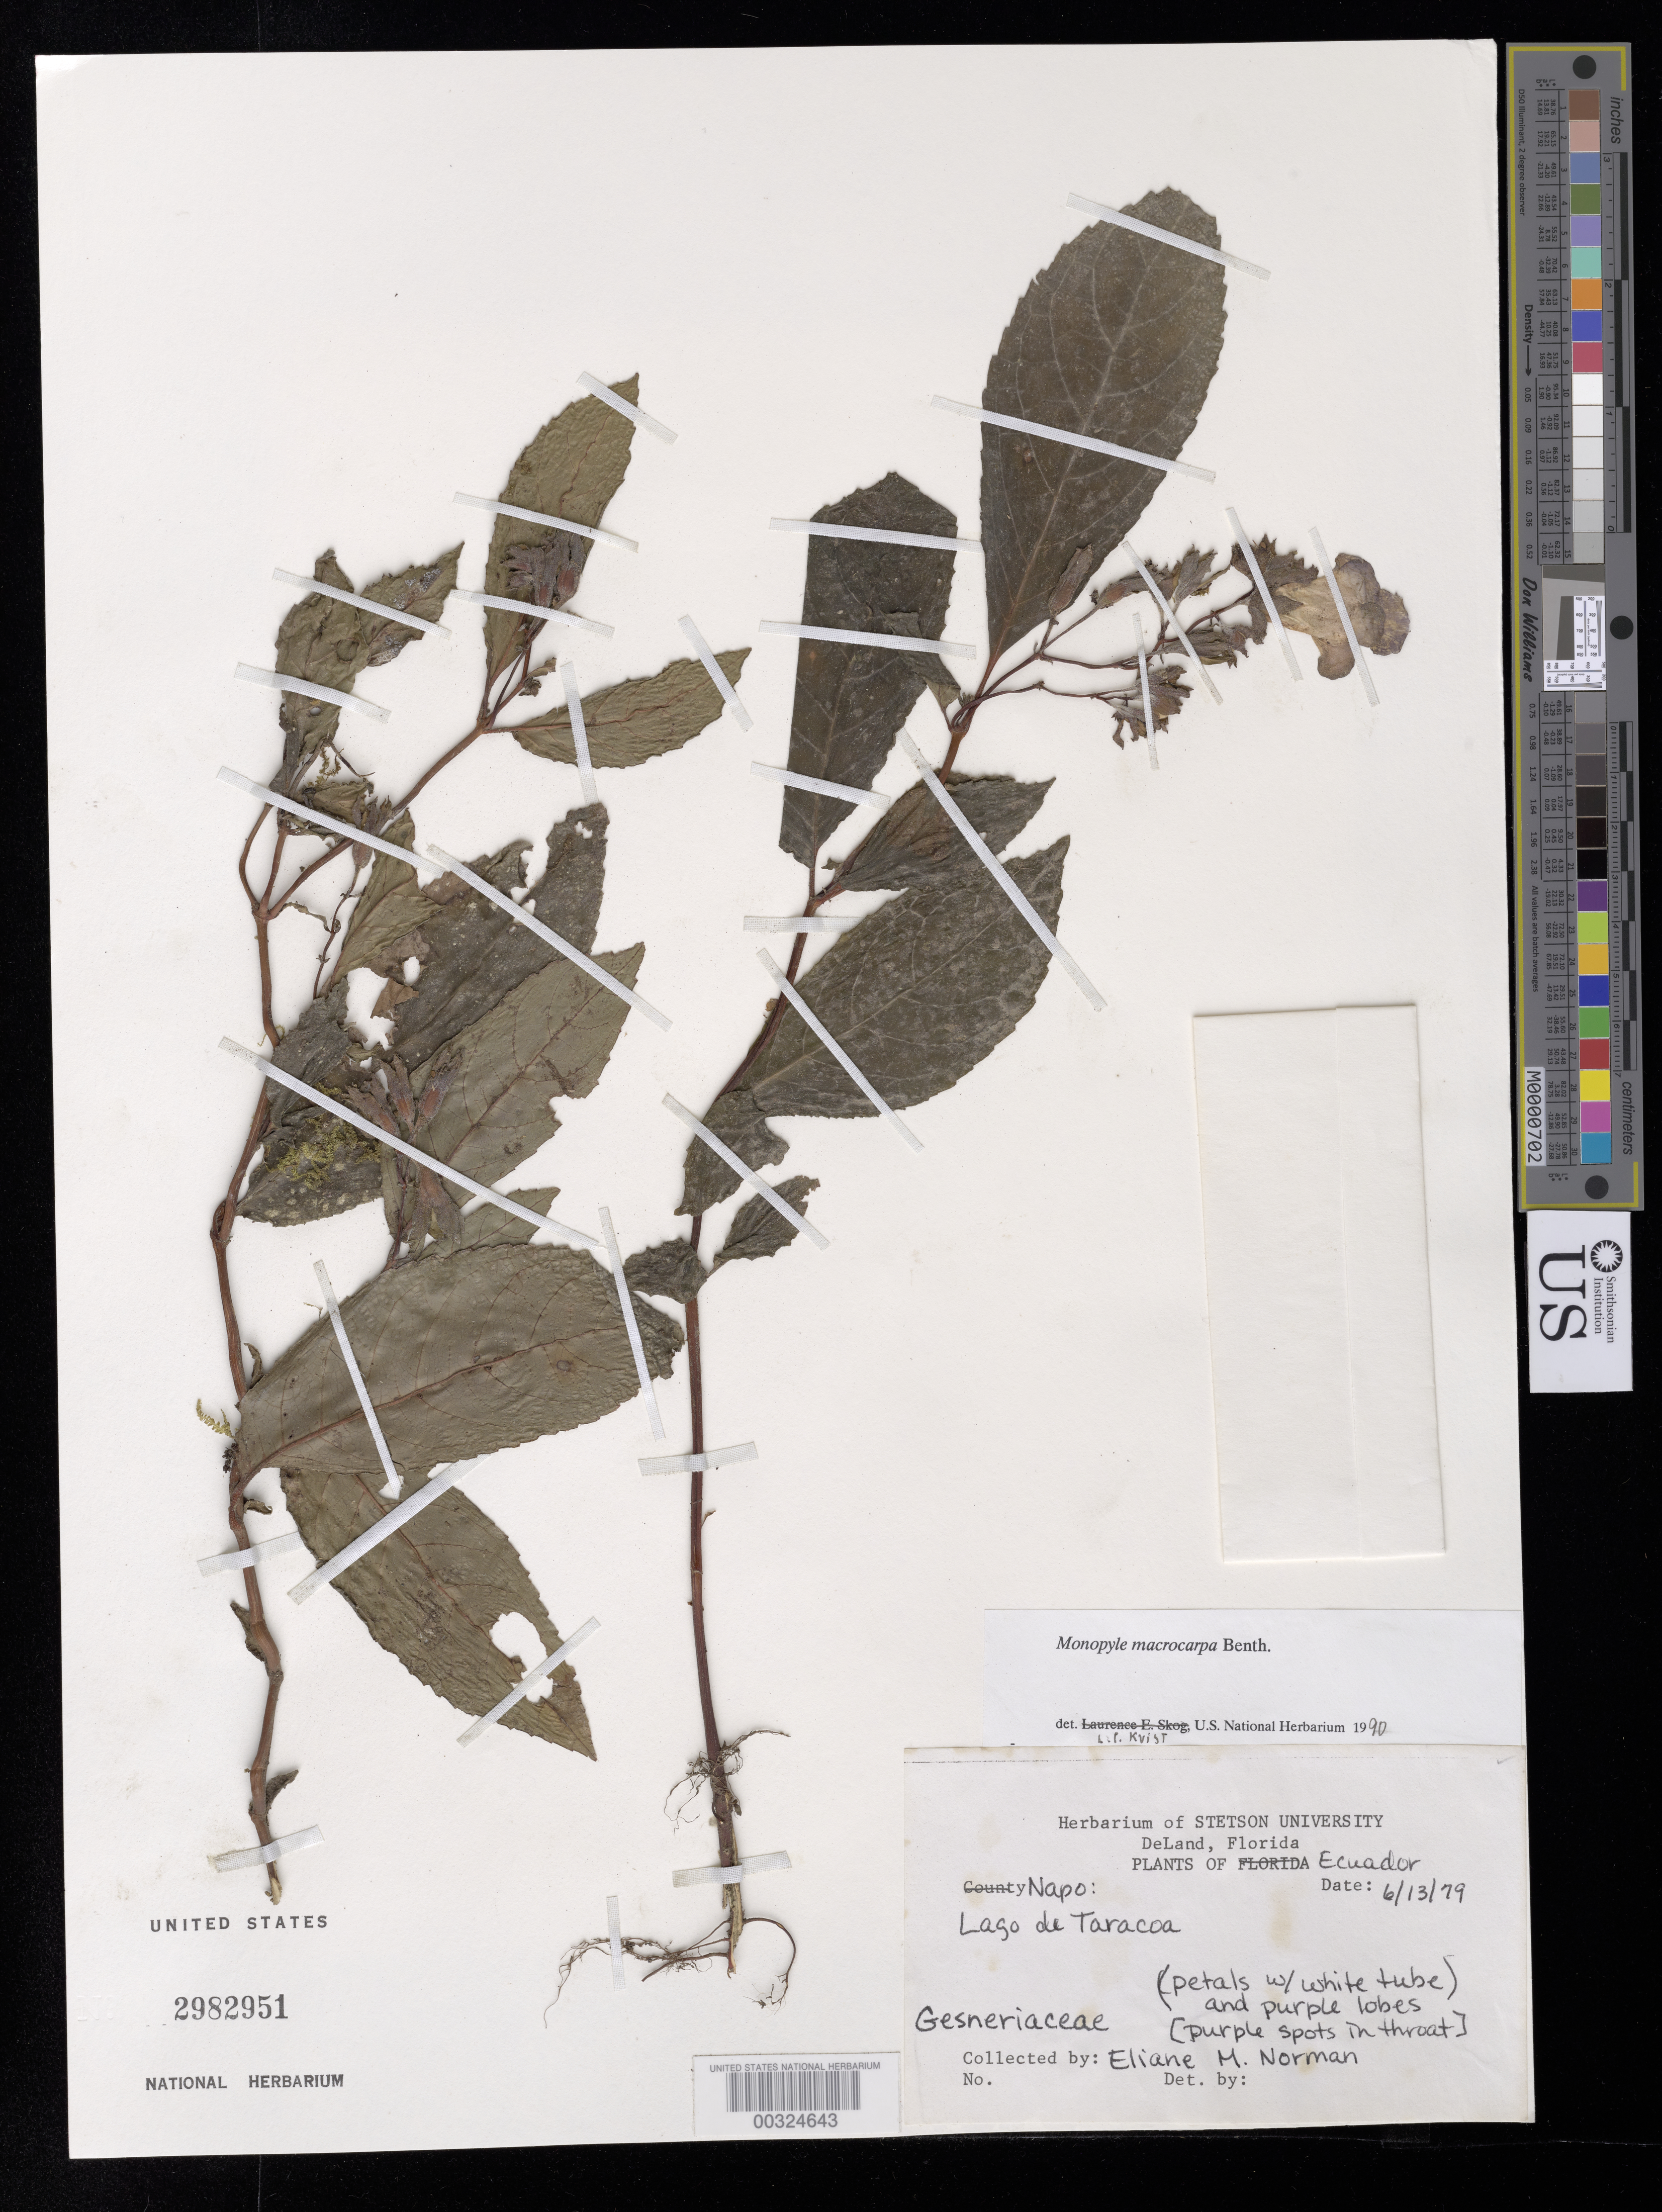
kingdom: Plantae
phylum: Tracheophyta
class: Magnoliopsida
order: Lamiales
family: Gesneriaceae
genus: Monopyle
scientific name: Monopyle macrocarpa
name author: Benth.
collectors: E. Norman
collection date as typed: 13 Jun 1979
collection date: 1979-06-13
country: Ecuador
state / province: Napo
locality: Lago de Taracoa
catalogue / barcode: US 2982951